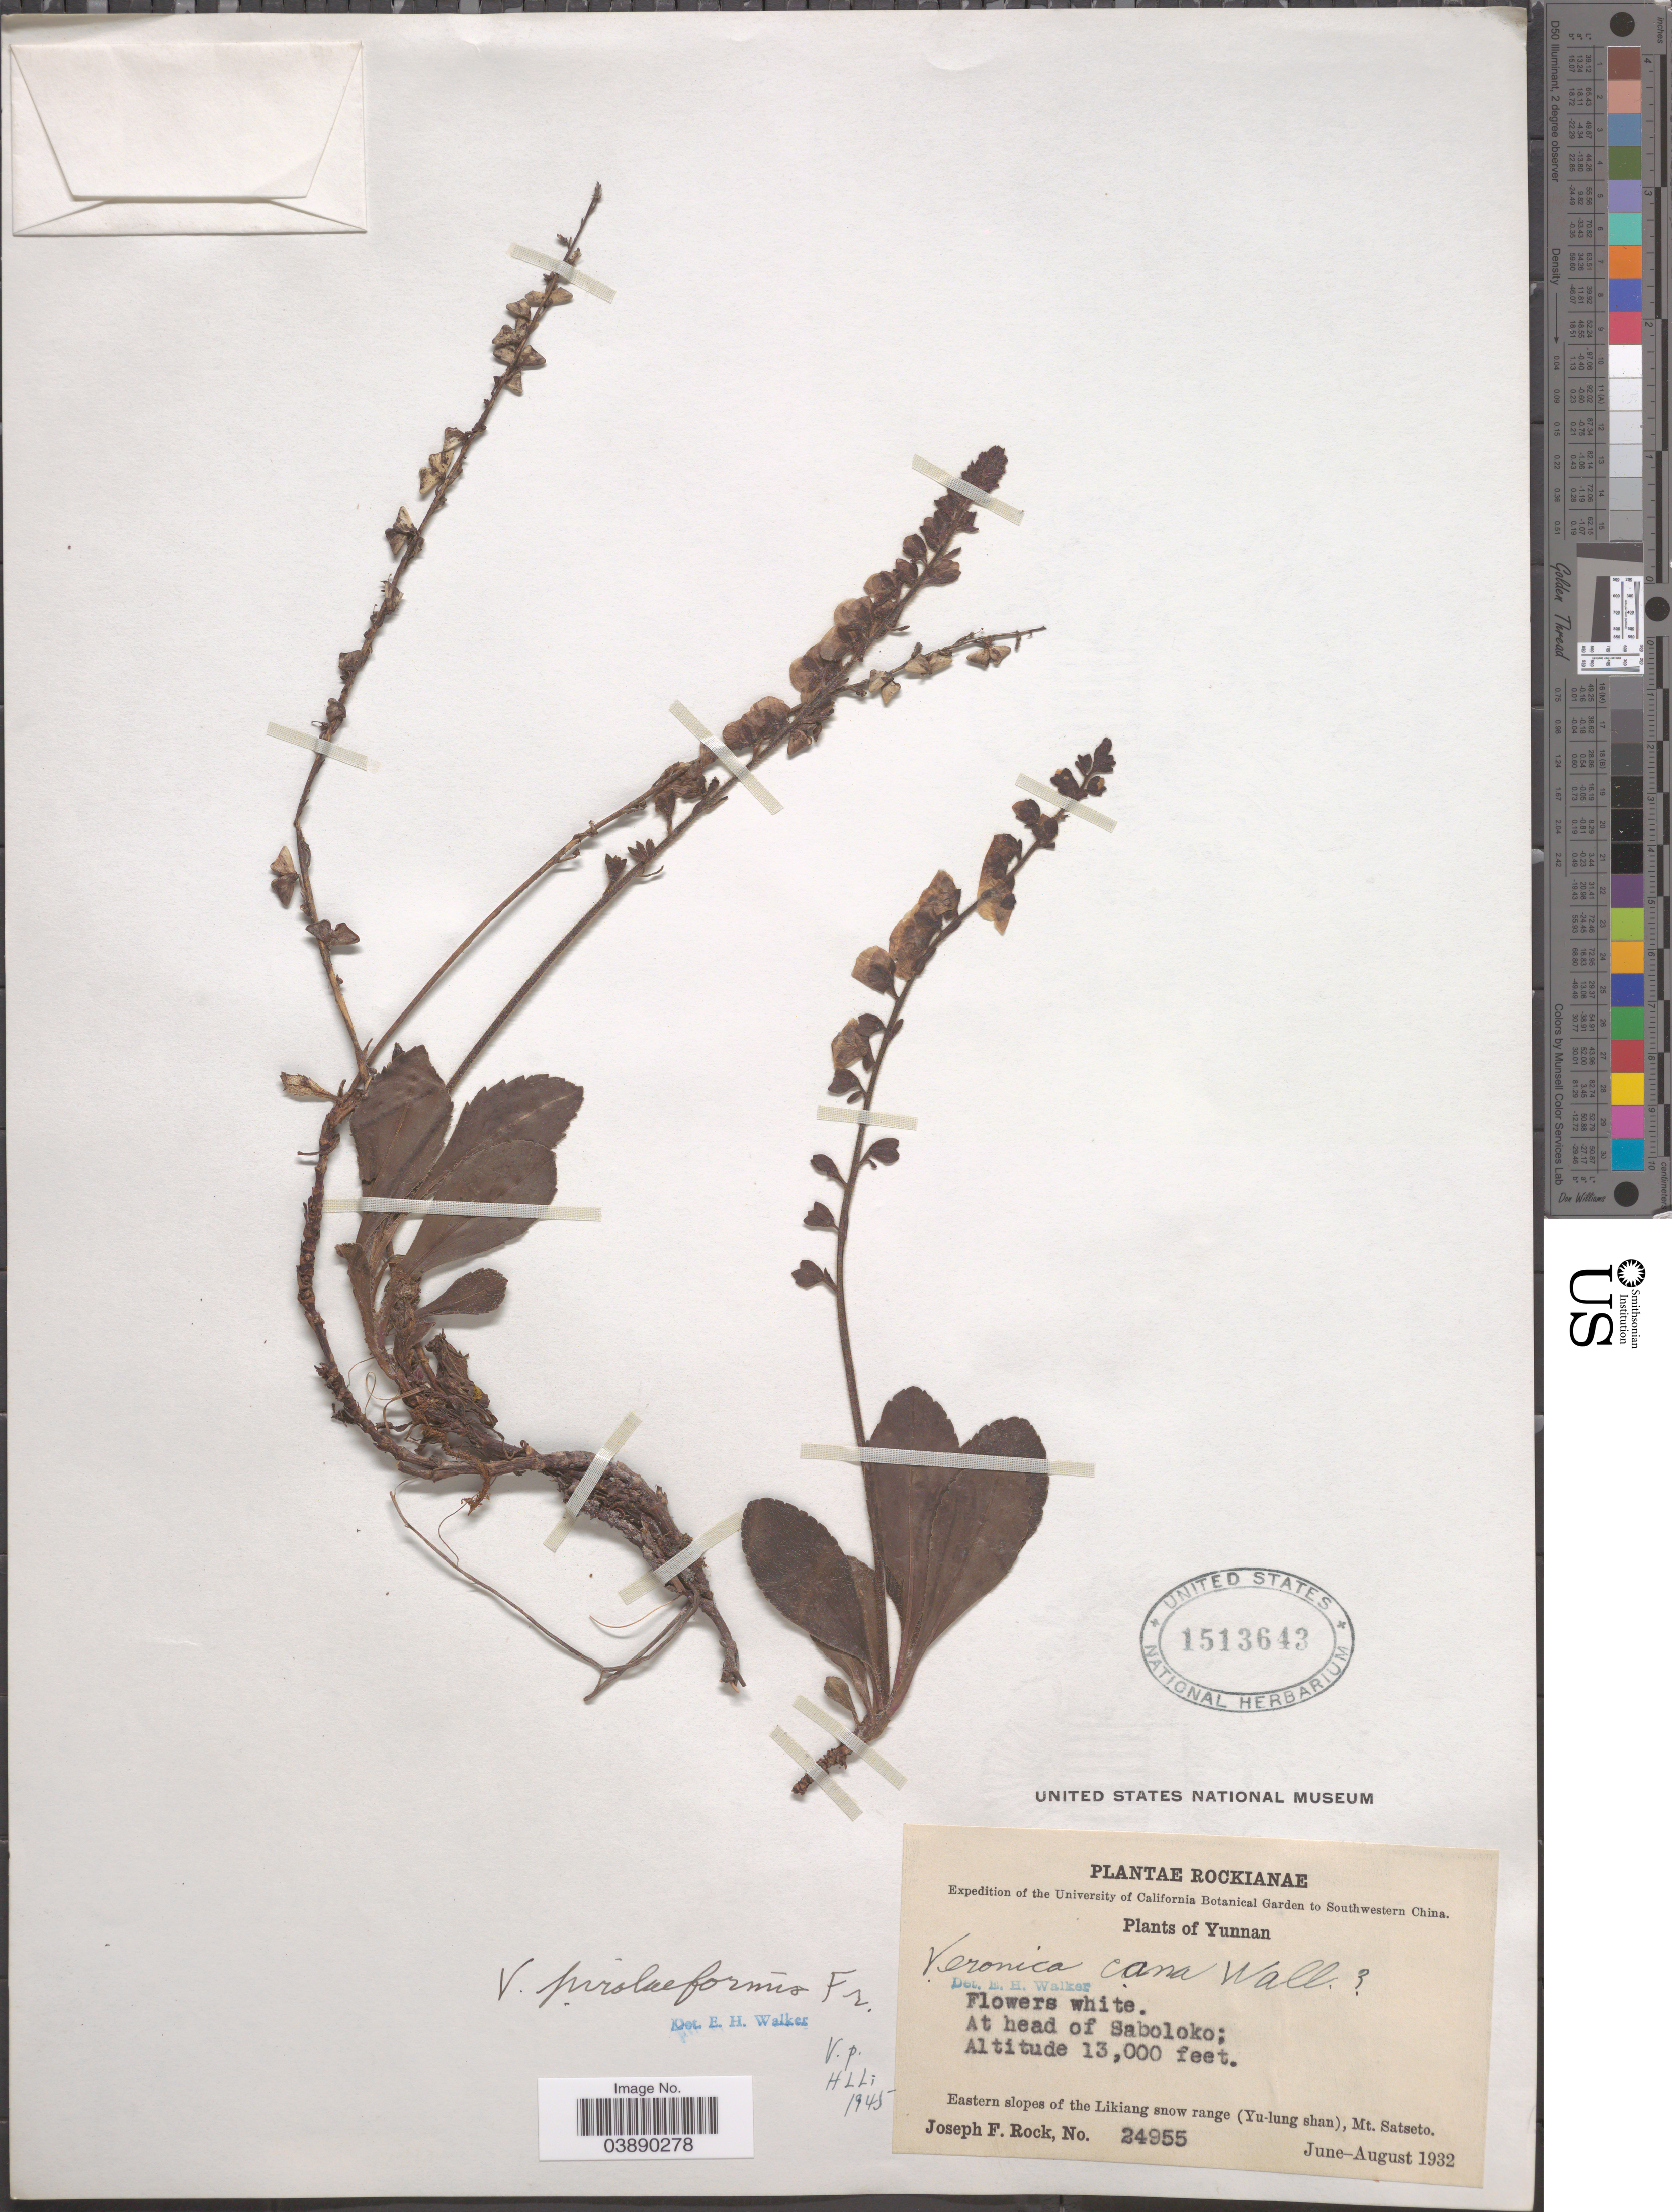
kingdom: Plantae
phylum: Tracheophyta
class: Magnoliopsida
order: Lamiales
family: Plantaginaceae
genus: Veronica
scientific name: Veronica piroliformis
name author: Franch.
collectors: J. F. Rock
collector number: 24955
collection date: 1932-06/1932-08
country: China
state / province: Yunnan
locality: Southwestern China. At head of Saboloko. Eastern slopes of the Likiang snow range (Yu-lung shan), Mt. Satseto.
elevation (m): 3962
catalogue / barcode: US 1513643